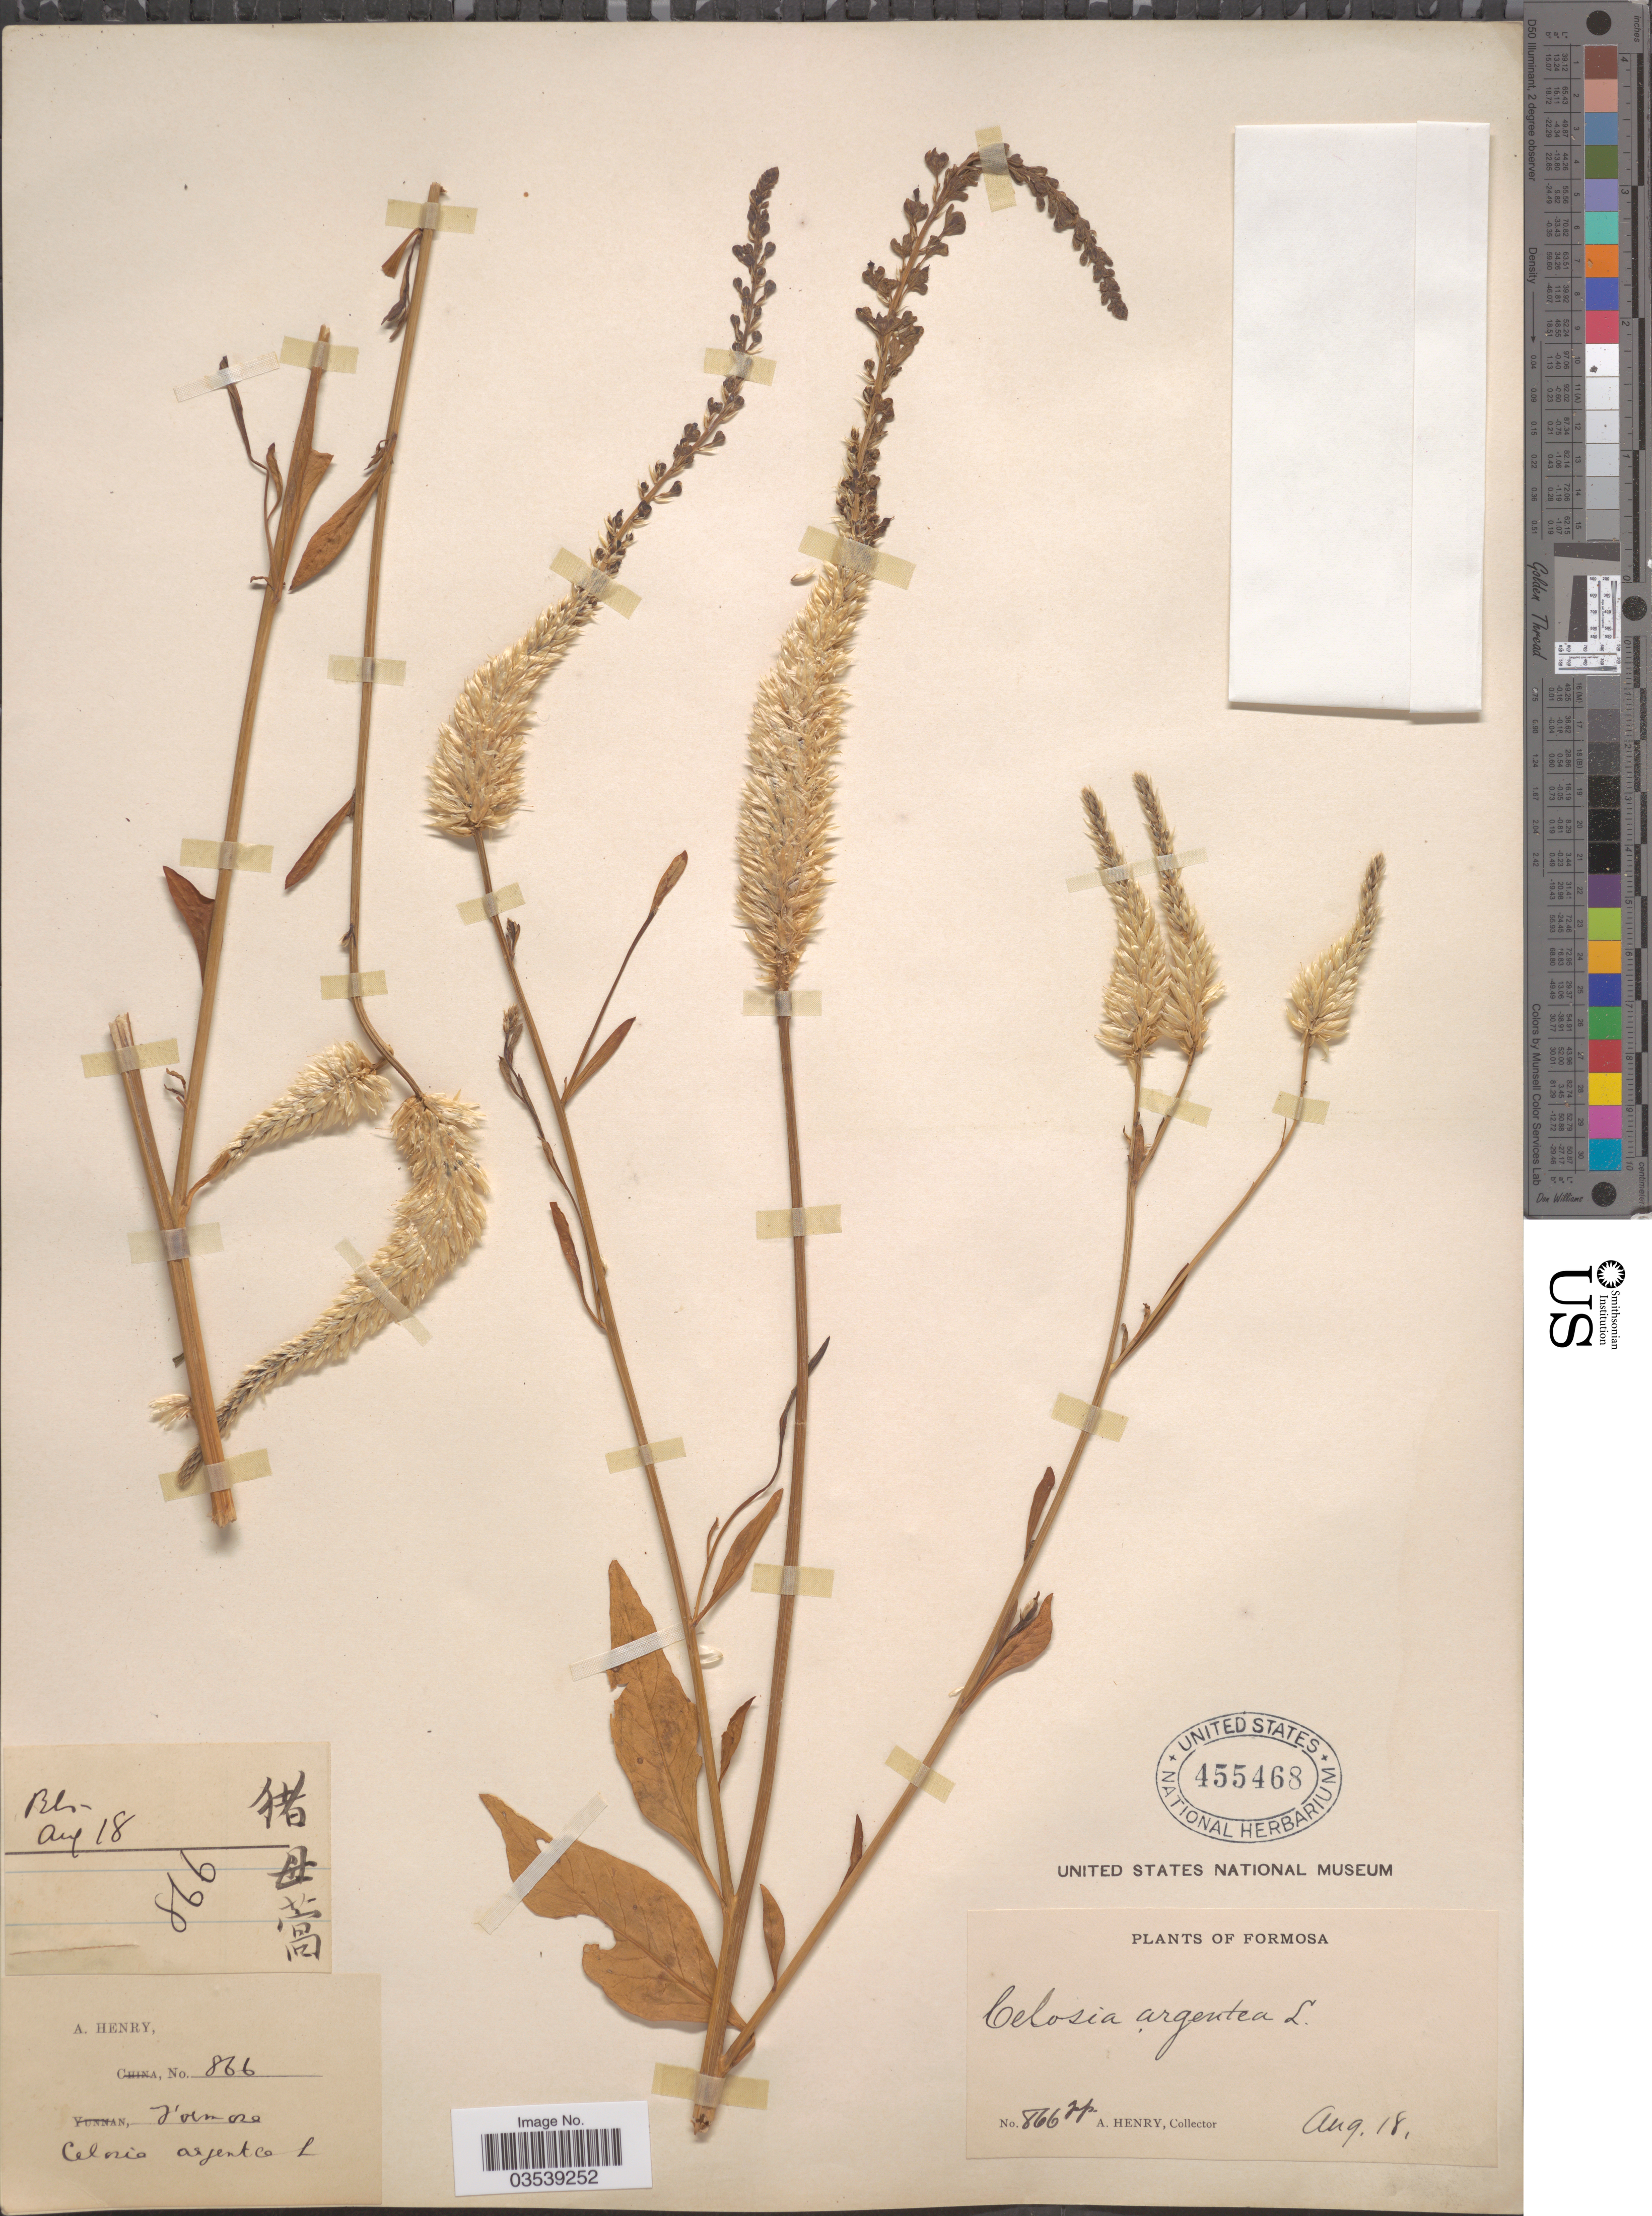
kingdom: Plantae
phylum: Tracheophyta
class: Magnoliopsida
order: Caryophyllales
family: Amaranthaceae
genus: Celosia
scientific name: Celosia argentea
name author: L.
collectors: A. Henry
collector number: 866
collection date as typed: Transcribed d/m/y: /8/18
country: Taiwan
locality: Formosa.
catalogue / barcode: US 455468